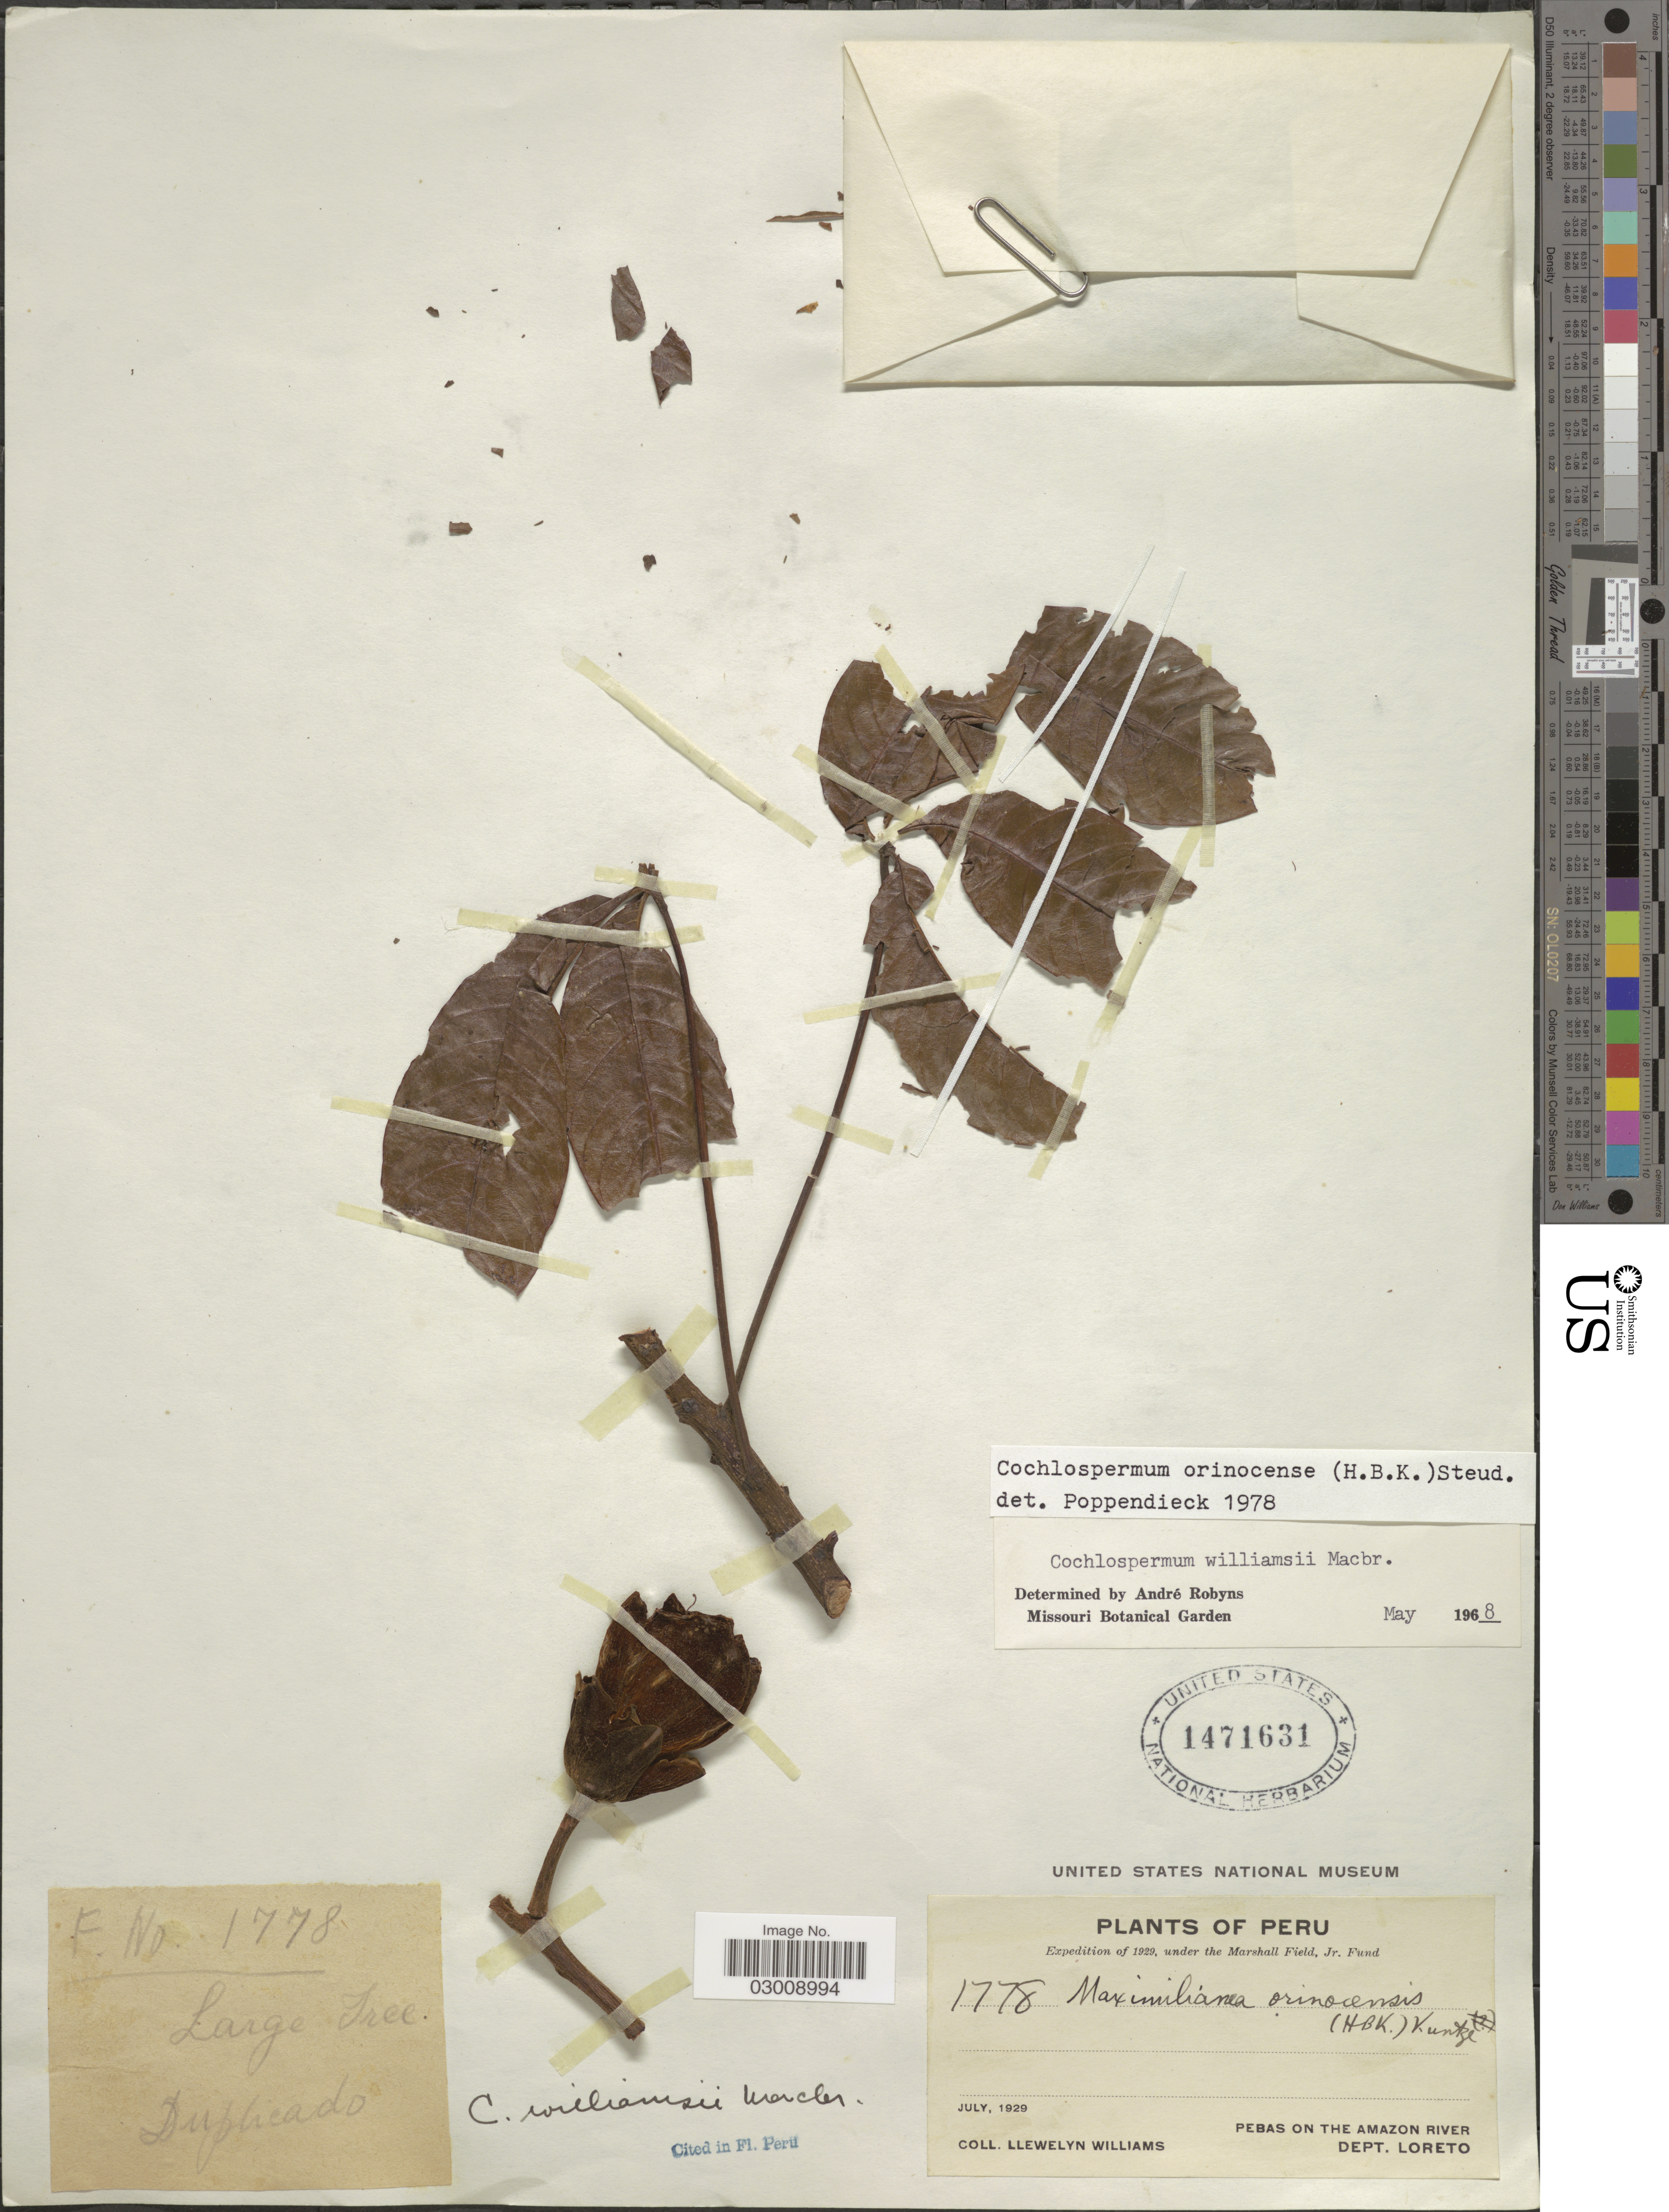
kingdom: Plantae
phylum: Tracheophyta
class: Magnoliopsida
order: Malvales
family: Cochlospermaceae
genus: Cochlospermum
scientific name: Cochlospermum orinocense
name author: (Kunth) Steud.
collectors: Ll. Williams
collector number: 1778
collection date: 1929-07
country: Peru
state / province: Loreto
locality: Pebas on the Amazon River. Dept. Loreto.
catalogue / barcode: US 1471631